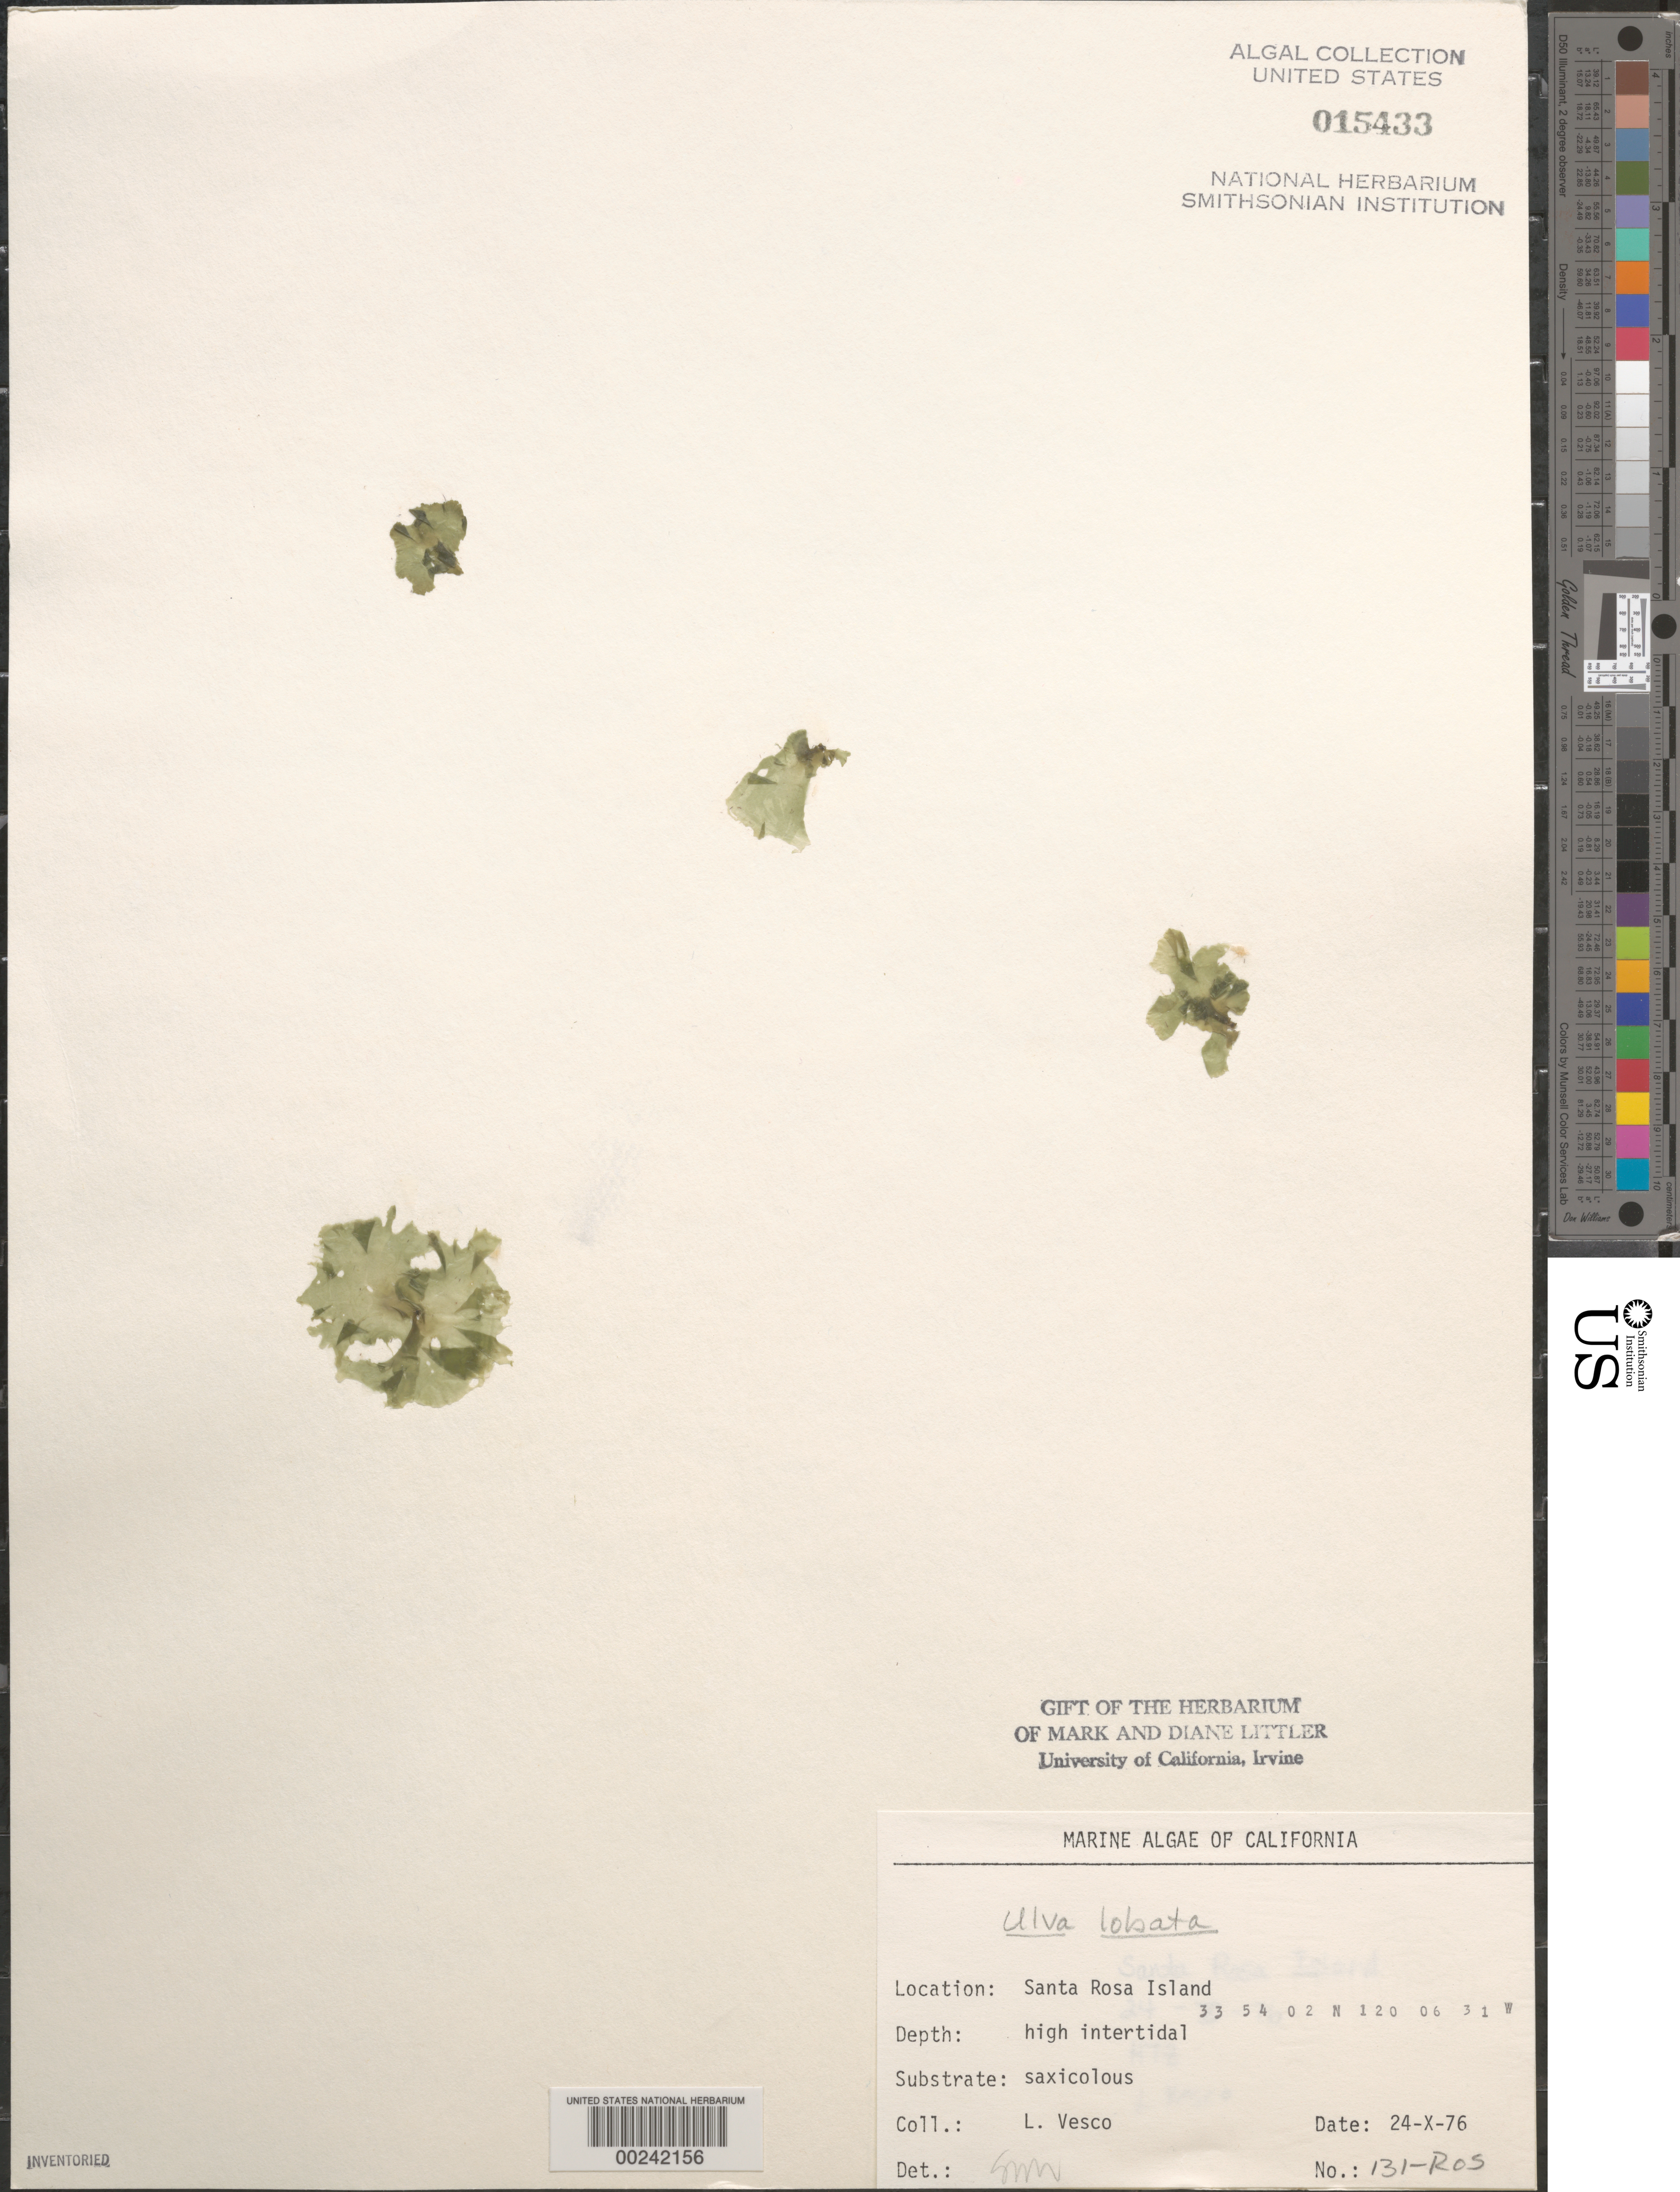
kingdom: Plantae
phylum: Chlorophyta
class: Ulvophyceae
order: Ulvales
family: Ulvaceae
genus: Ulva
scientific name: Ulva lactuca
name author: L.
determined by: Algae name updating Project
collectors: L. Vesco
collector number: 131-ros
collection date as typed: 24 Oct 1976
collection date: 1976-10-24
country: United States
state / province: California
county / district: Santa Barbara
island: Santa Rosa Island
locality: Johnson's Lee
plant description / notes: BLM-SOCALBIGHT Rocky Intertidal Survey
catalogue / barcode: US 15433